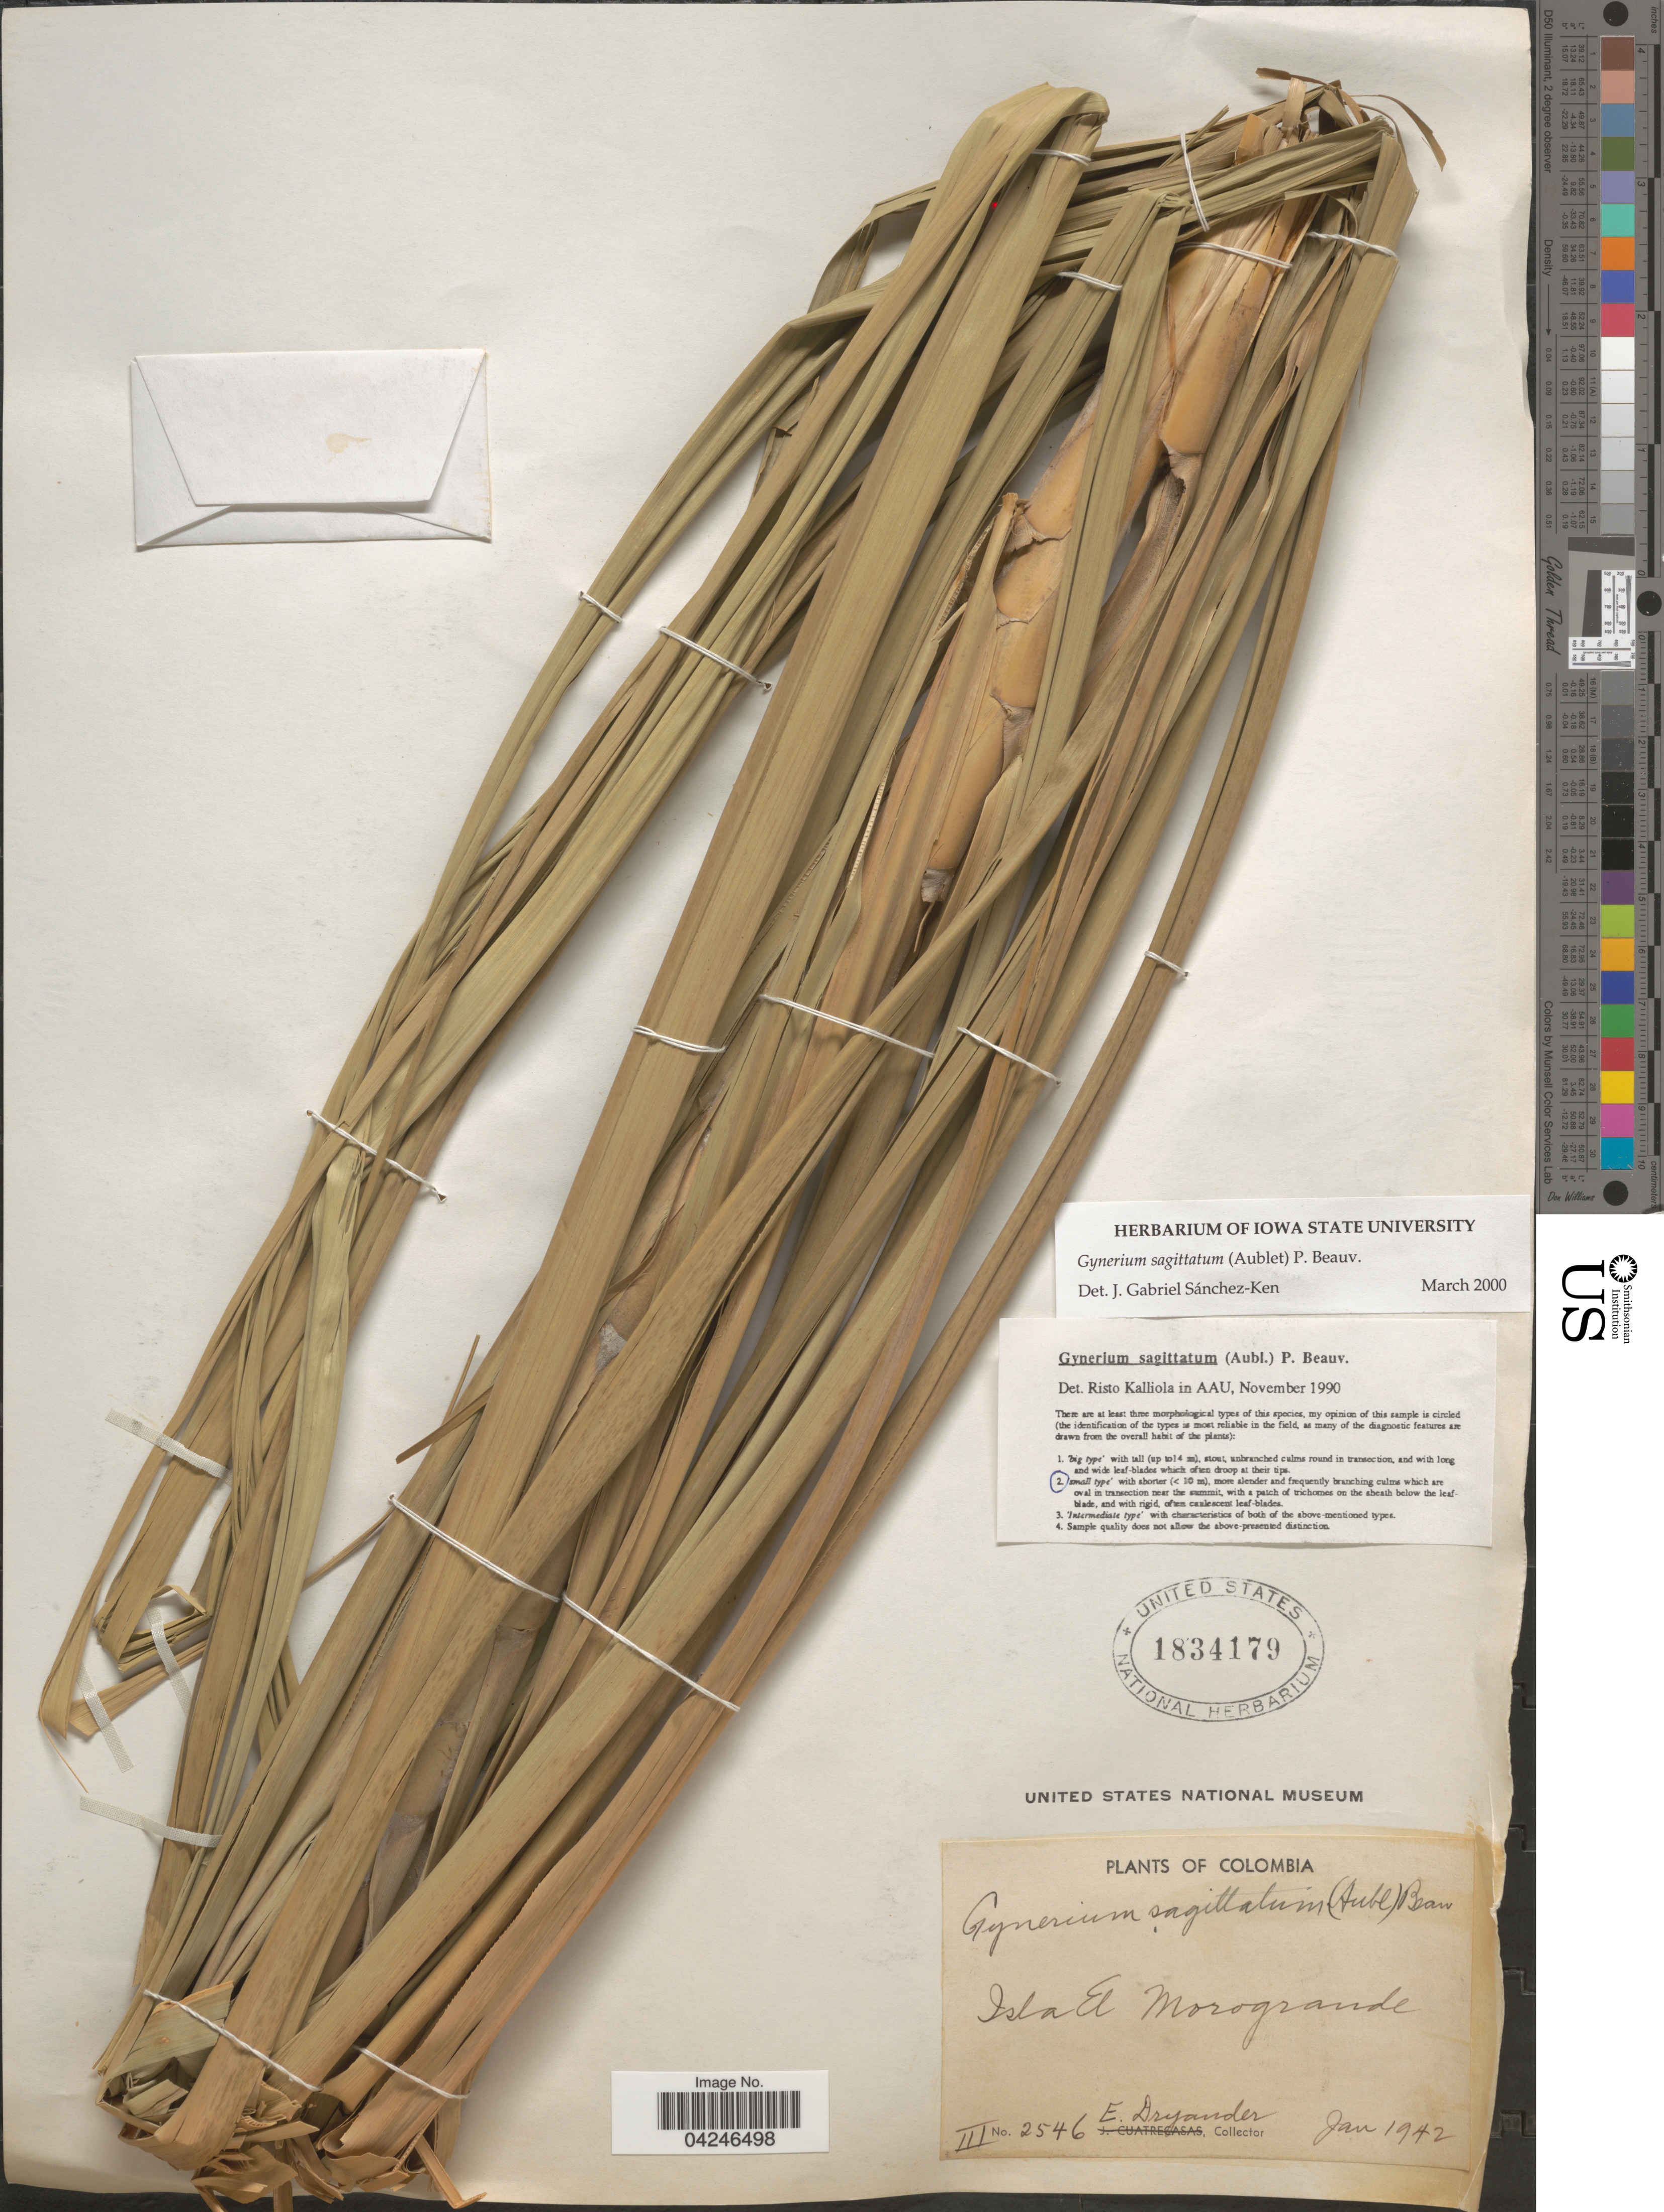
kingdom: Plantae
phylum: Tracheophyta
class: Liliopsida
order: Poales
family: Poaceae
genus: Gynerium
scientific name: Gynerium sagittatum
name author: (Aubl.) P. Beauv.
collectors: E. Dryander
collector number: III2546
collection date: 1942-01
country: Colombia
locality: Isla El Morogrande.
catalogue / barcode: US 1834179